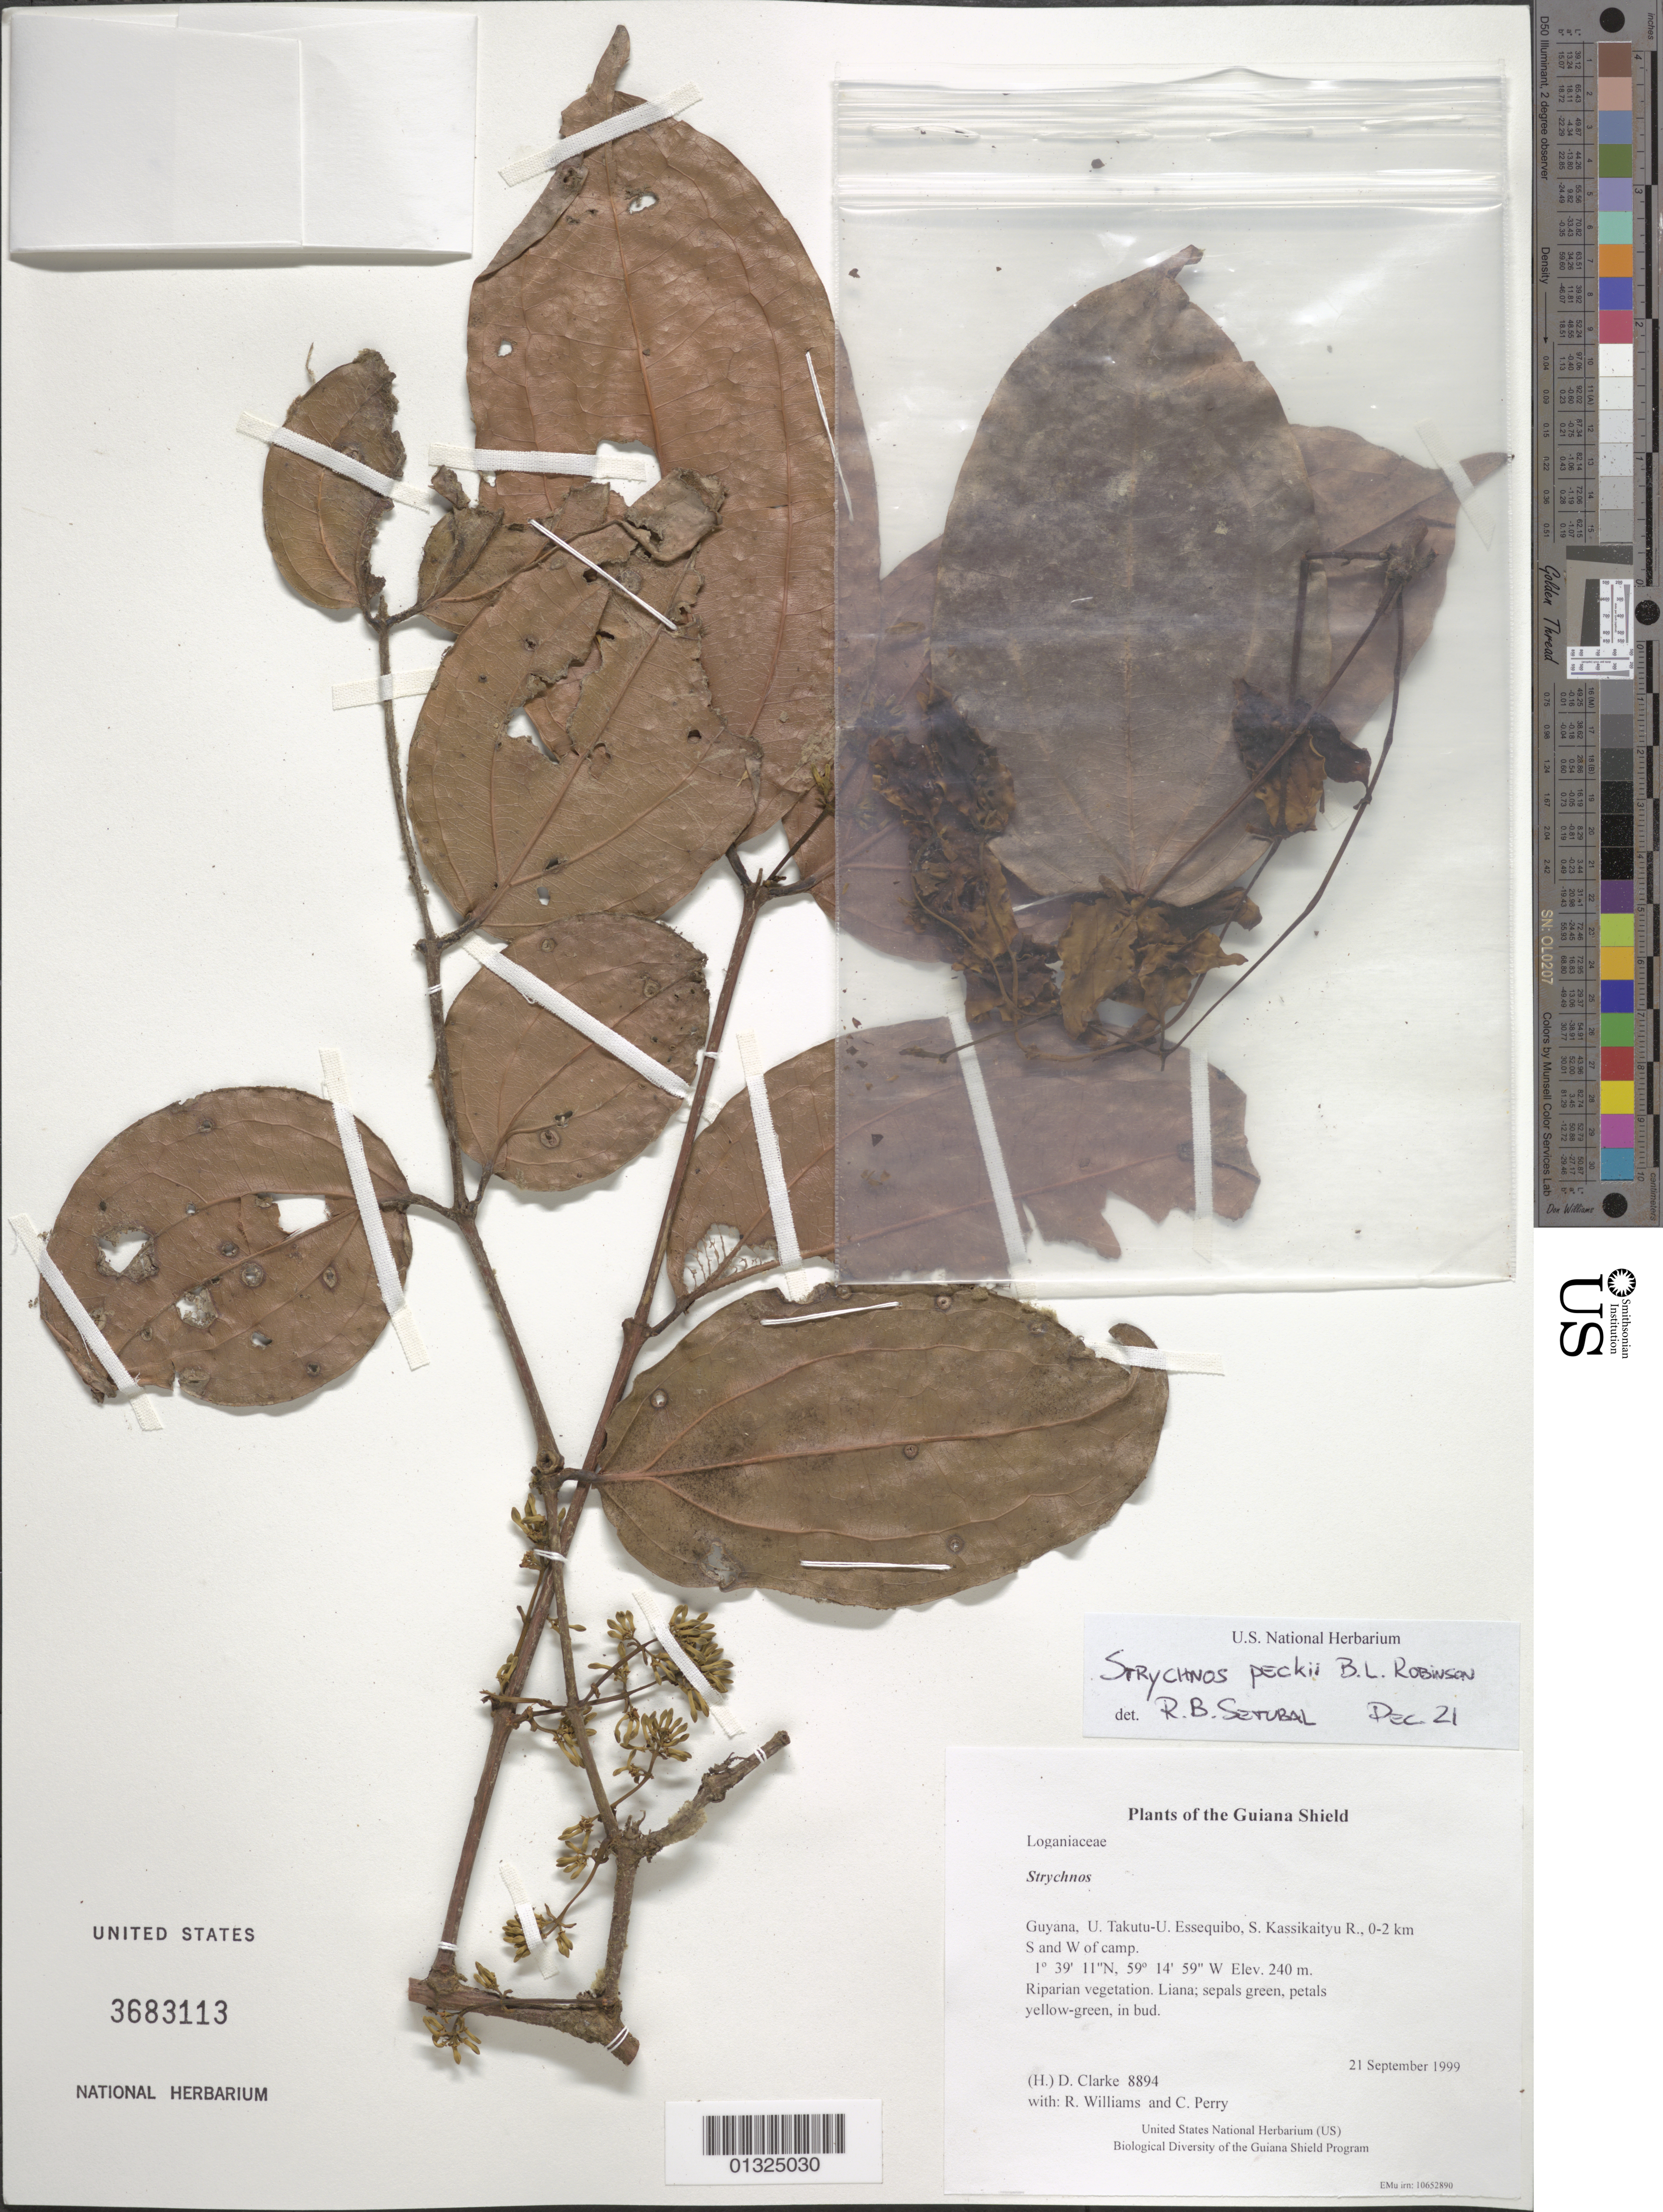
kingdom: Plantae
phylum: Tracheophyta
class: Magnoliopsida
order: Gentianales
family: Loganiaceae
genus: Strychnos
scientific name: Strychnos peckii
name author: B.L. Rob.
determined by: Setubal, R. B.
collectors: H. D. Clarke, R. Williams & C. Perry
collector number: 8894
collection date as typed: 21 September 1999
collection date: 1999-09-21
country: Guyana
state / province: U. Takutu-U. Essequibo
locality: S. Kassikaityu R., 0-2 km S and W of camp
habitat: Riparian vegetation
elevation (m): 240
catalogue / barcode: US 3683113